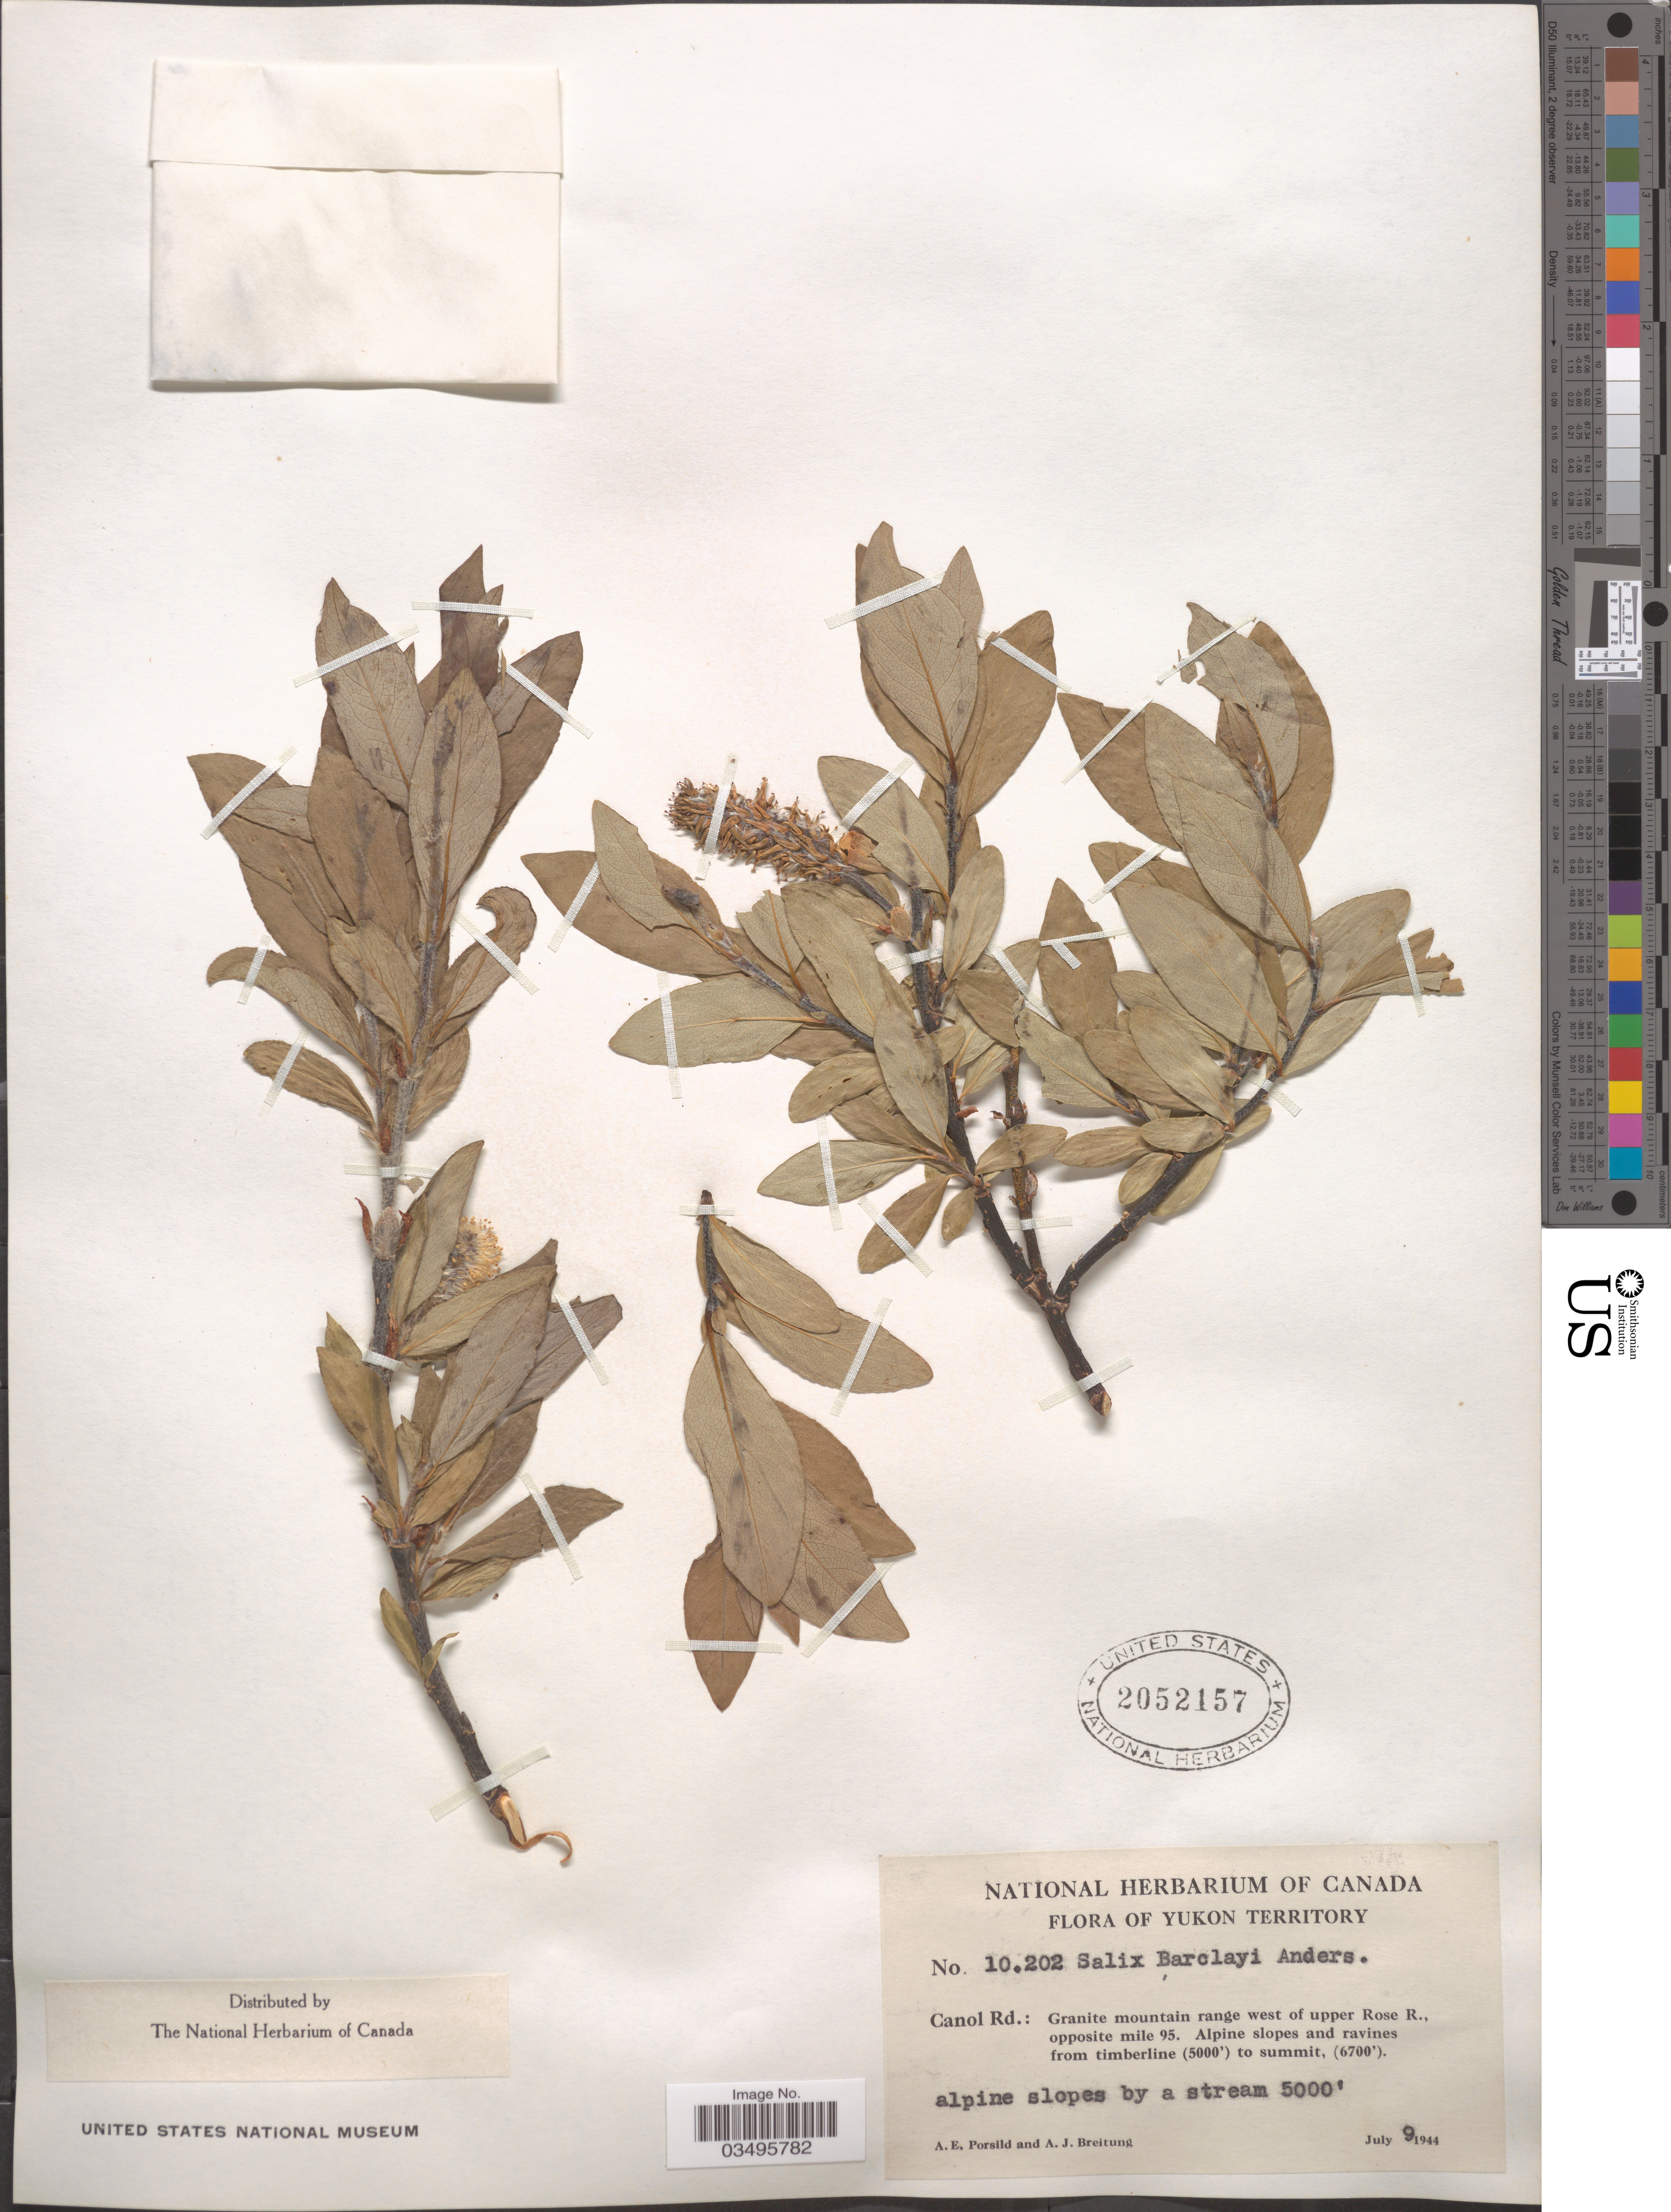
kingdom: Plantae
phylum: Tracheophyta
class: Magnoliopsida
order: Malpighiales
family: Salicaceae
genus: Salix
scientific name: Salix barclayi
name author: Andersson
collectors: A. E. Porsild & A. Breitung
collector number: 10202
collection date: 1944-07-09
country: Canada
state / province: Yukon Territory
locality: Canol Rd.: Granite mountain range west of upper Rose R., opposite mile 95.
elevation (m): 1524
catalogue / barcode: US 2052157